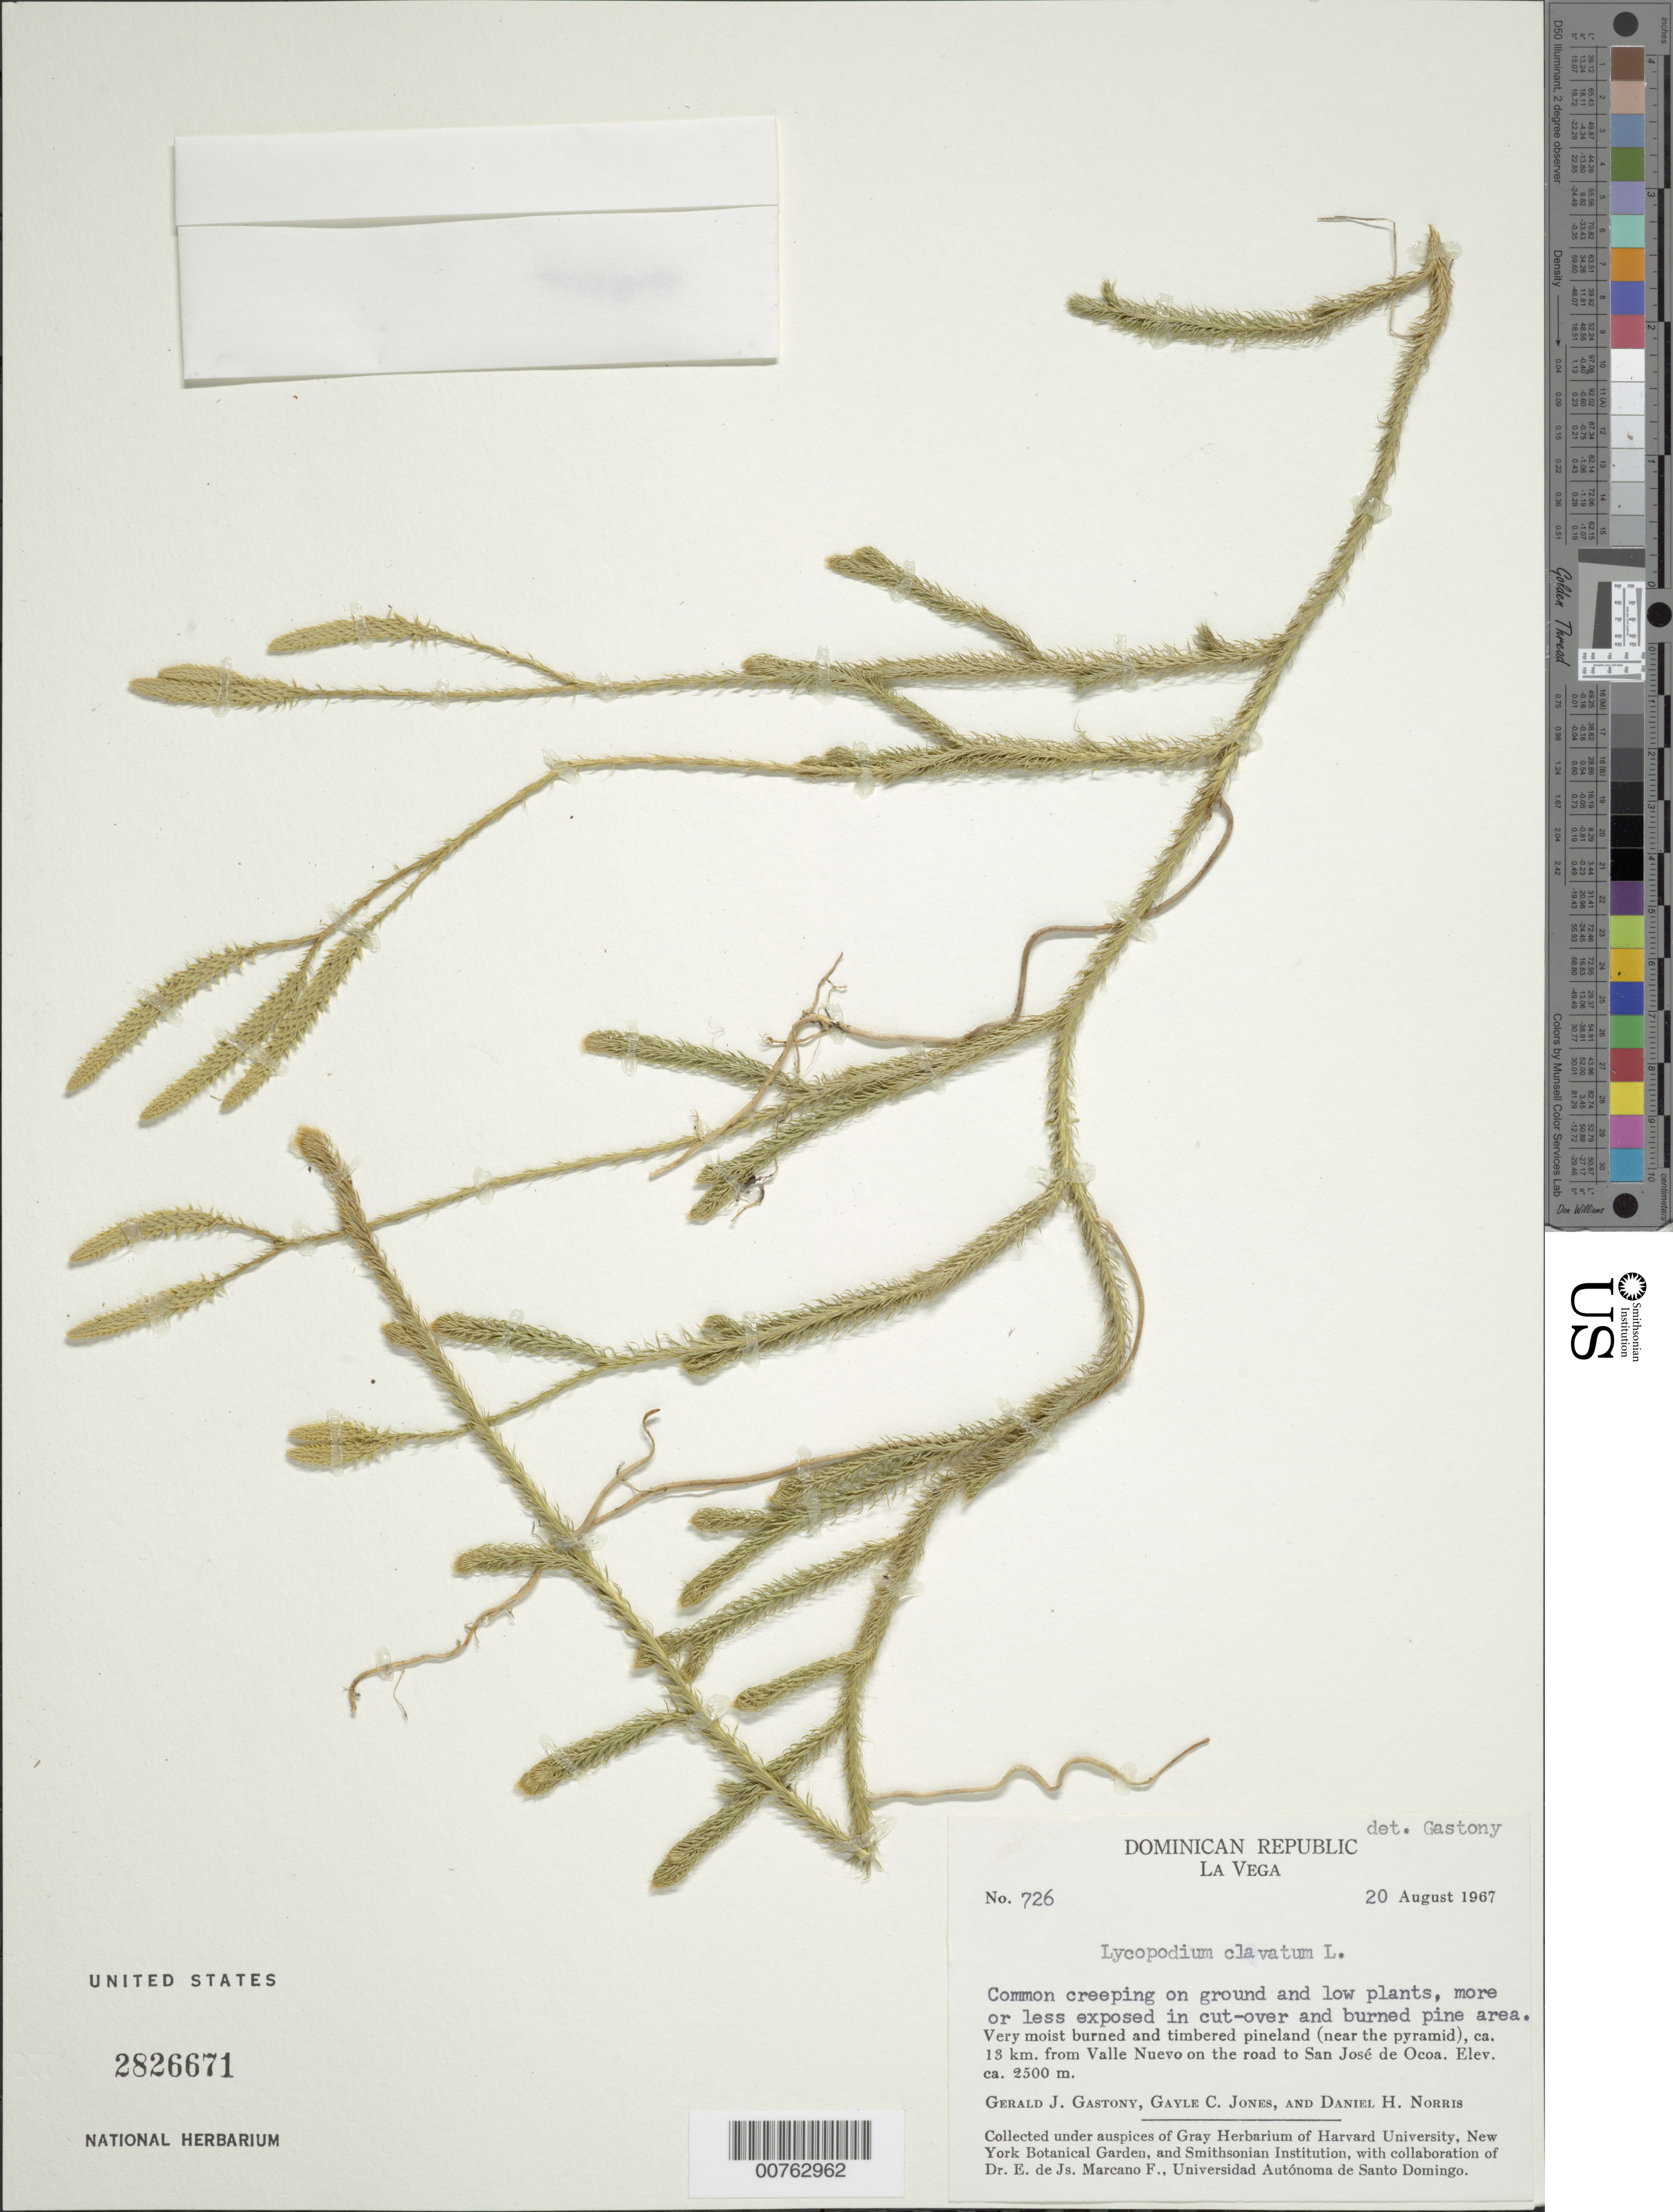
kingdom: Plantae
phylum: Tracheophyta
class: Lycopodiopsida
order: Lycopodiales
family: Lycopodiaceae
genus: Lycopodium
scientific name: Lycopodium clavatum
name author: L.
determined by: Gastony, Gerald J.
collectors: G. Gastony, G. C. Jones & D. H. Norris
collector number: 726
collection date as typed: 20 Aug 1967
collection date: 1967-08-20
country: Dominican Republic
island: Hispaniola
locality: La Vega. Near the pyramid, ca. 13 km from Valle Nuevo on the road to San José de Ocoa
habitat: Cut-over and burned pine area; very moist and timbered pineland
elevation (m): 2500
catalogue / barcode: US 2826671